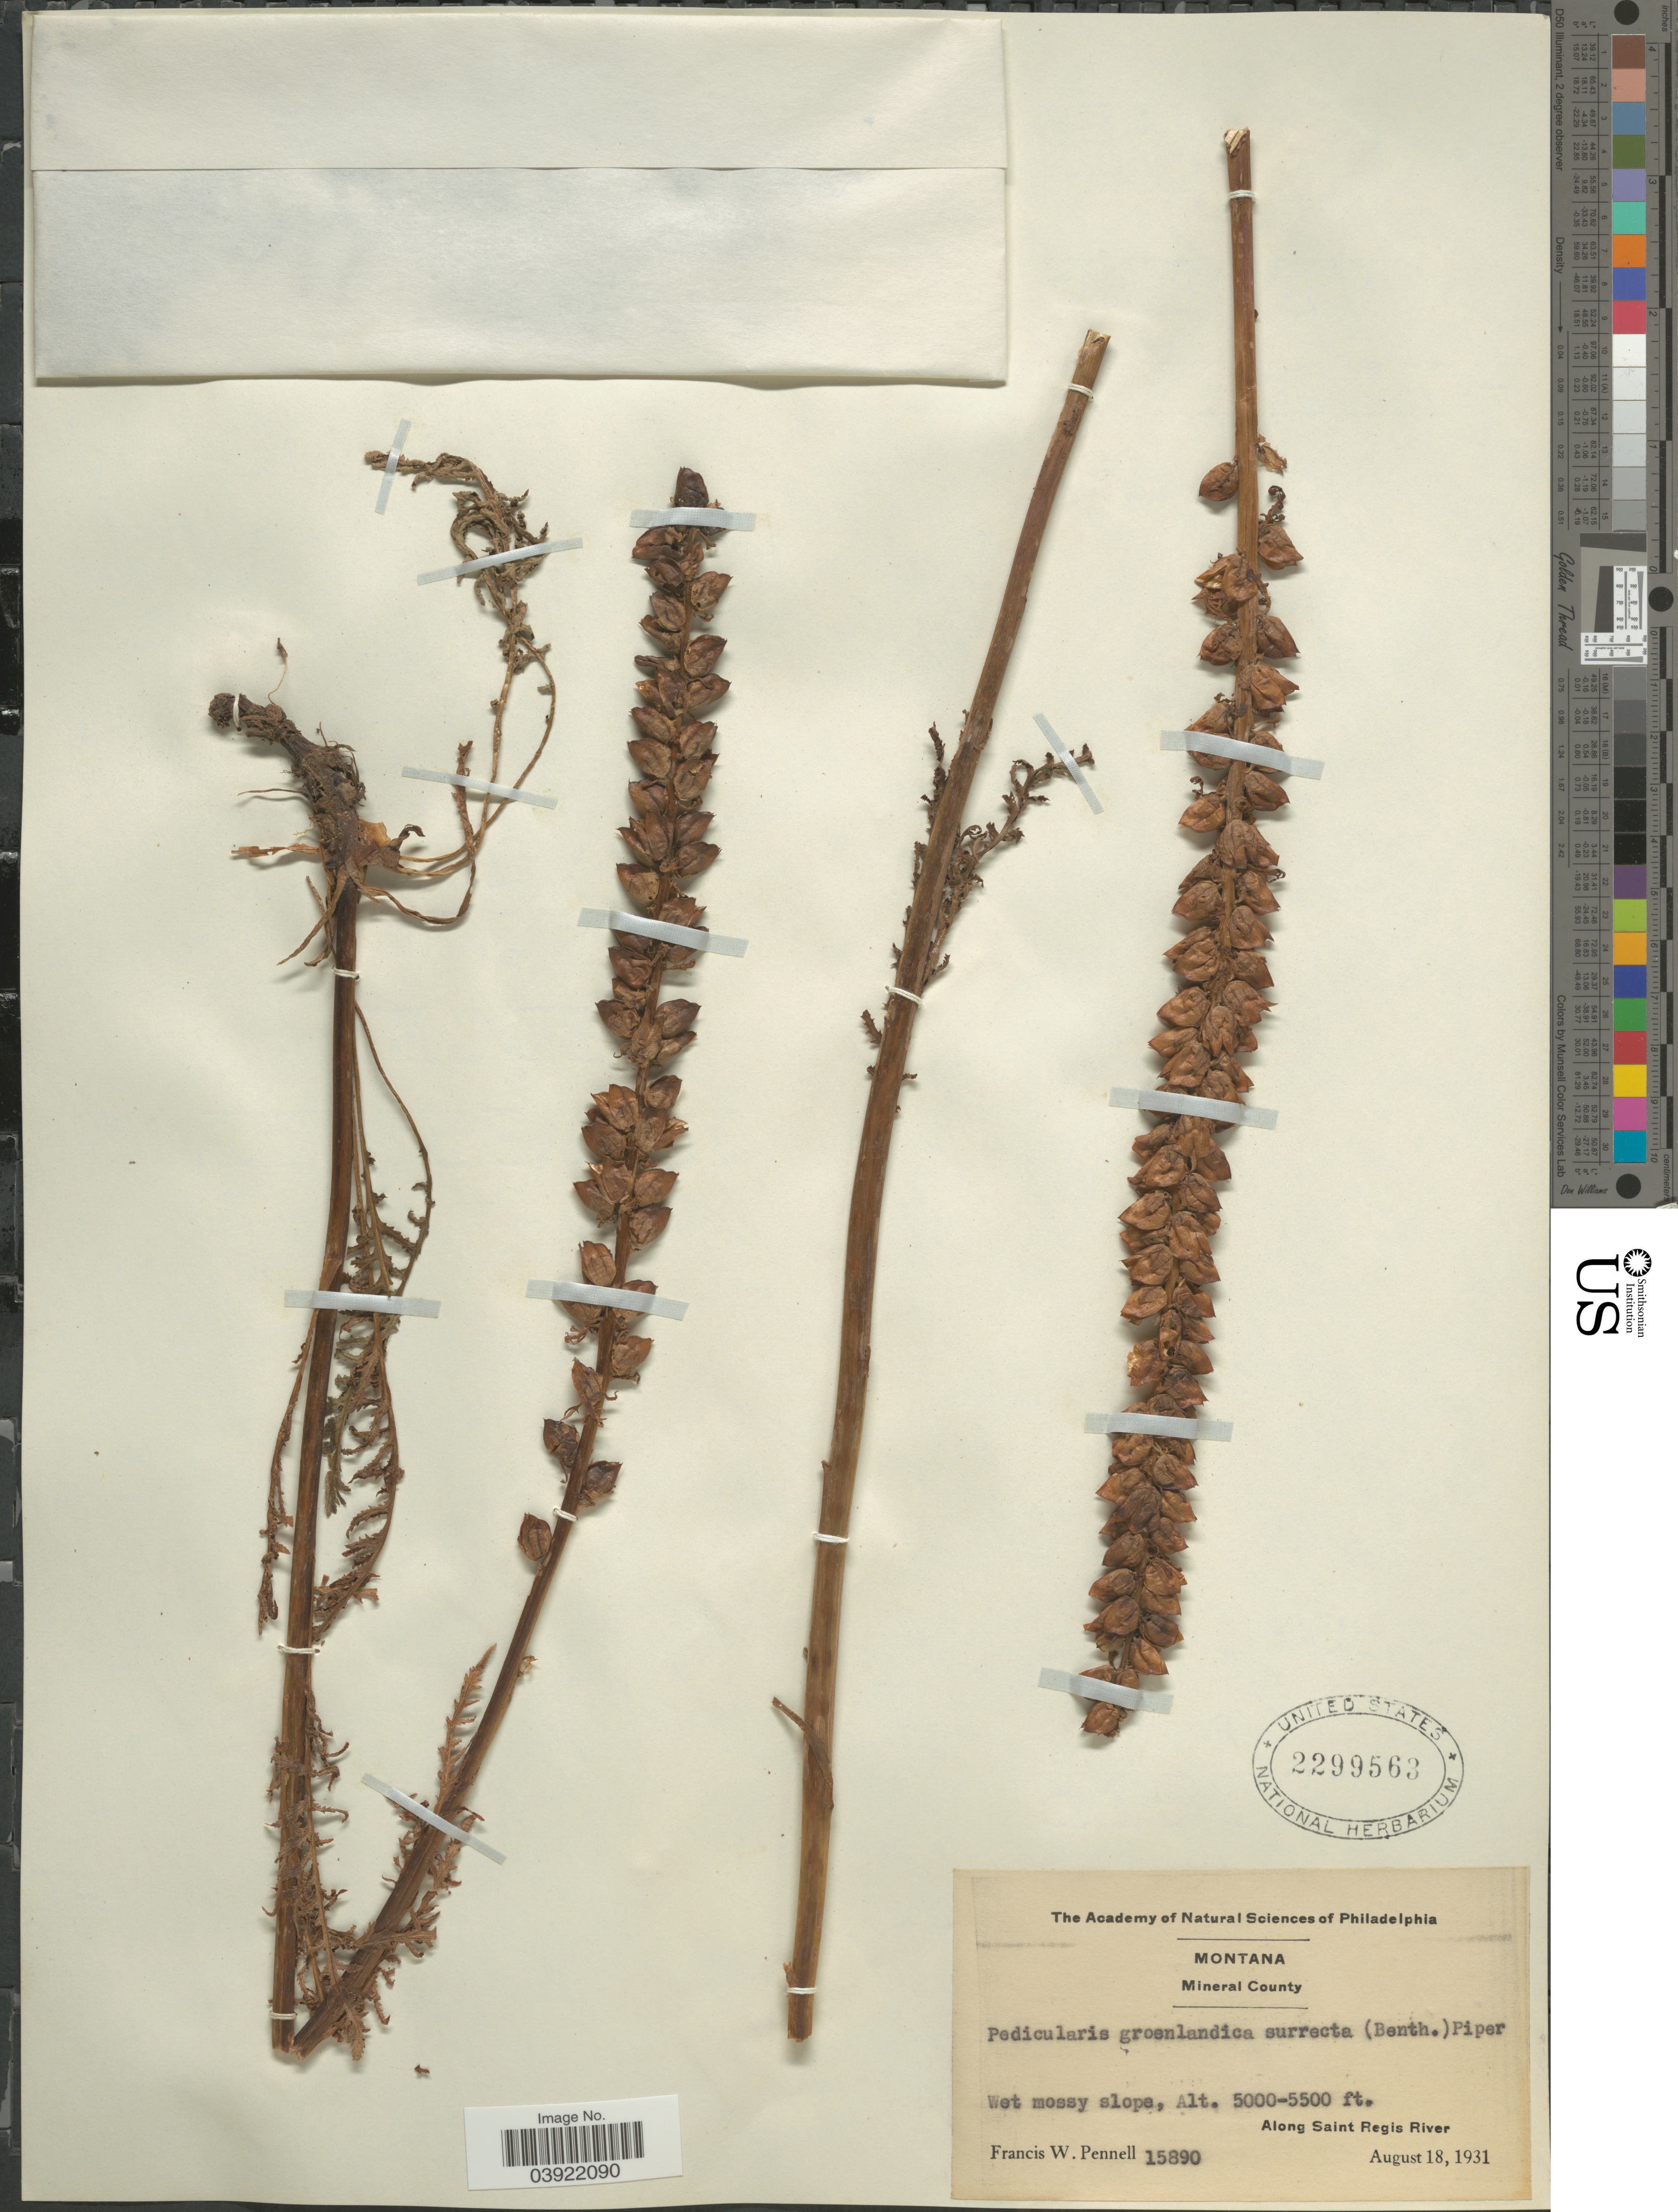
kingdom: Plantae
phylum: Tracheophyta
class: Magnoliopsida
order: Lamiales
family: Orobanchaceae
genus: Pedicularis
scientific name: Pedicularis groenlandica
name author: Retz.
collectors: F. W. Pennell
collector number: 15890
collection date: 1931-08-18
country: United States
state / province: Montana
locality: Mineral County. Wet mossy slope, Along Saint Regis River.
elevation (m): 1524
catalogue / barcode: US 2299563